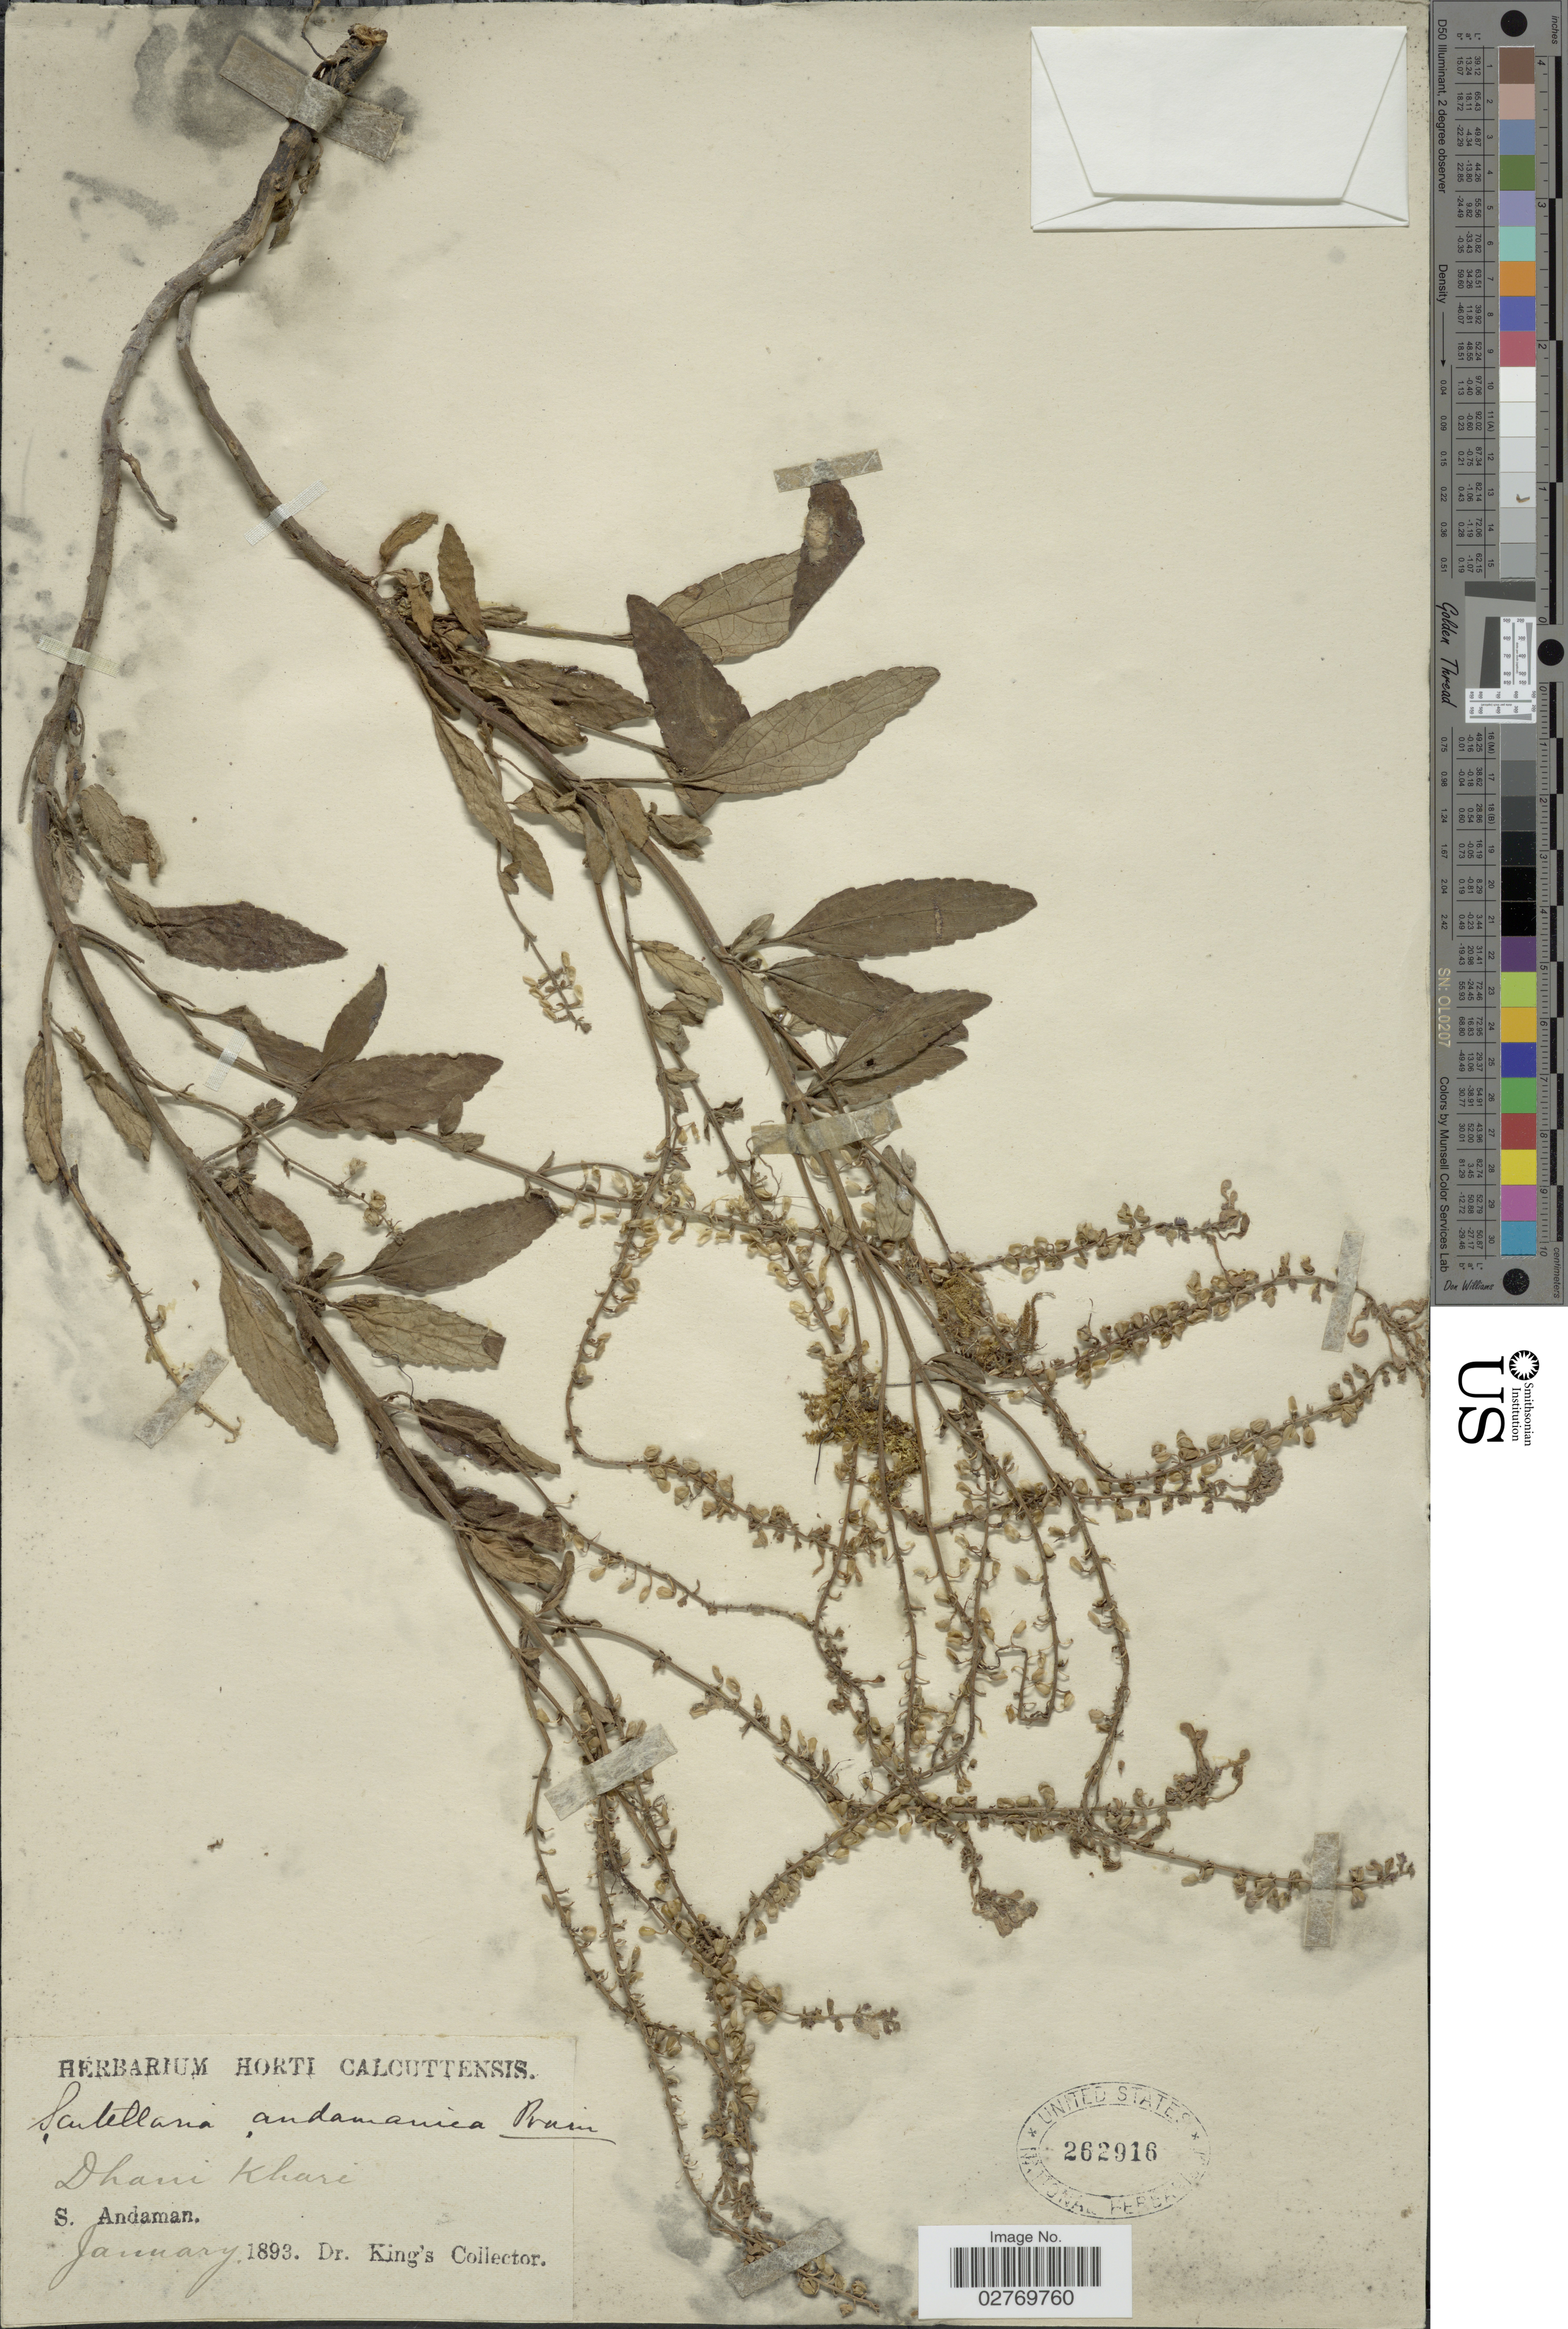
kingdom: Plantae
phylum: Tracheophyta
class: Magnoliopsida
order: Lamiales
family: Lamiaceae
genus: Scutellaria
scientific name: Scutellaria andamanica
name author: Prain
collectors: Dr. King's collector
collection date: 1893-01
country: India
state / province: Andaman and Nicobar Islands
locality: Dhani Khari. S. Andaman.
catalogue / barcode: US 262916